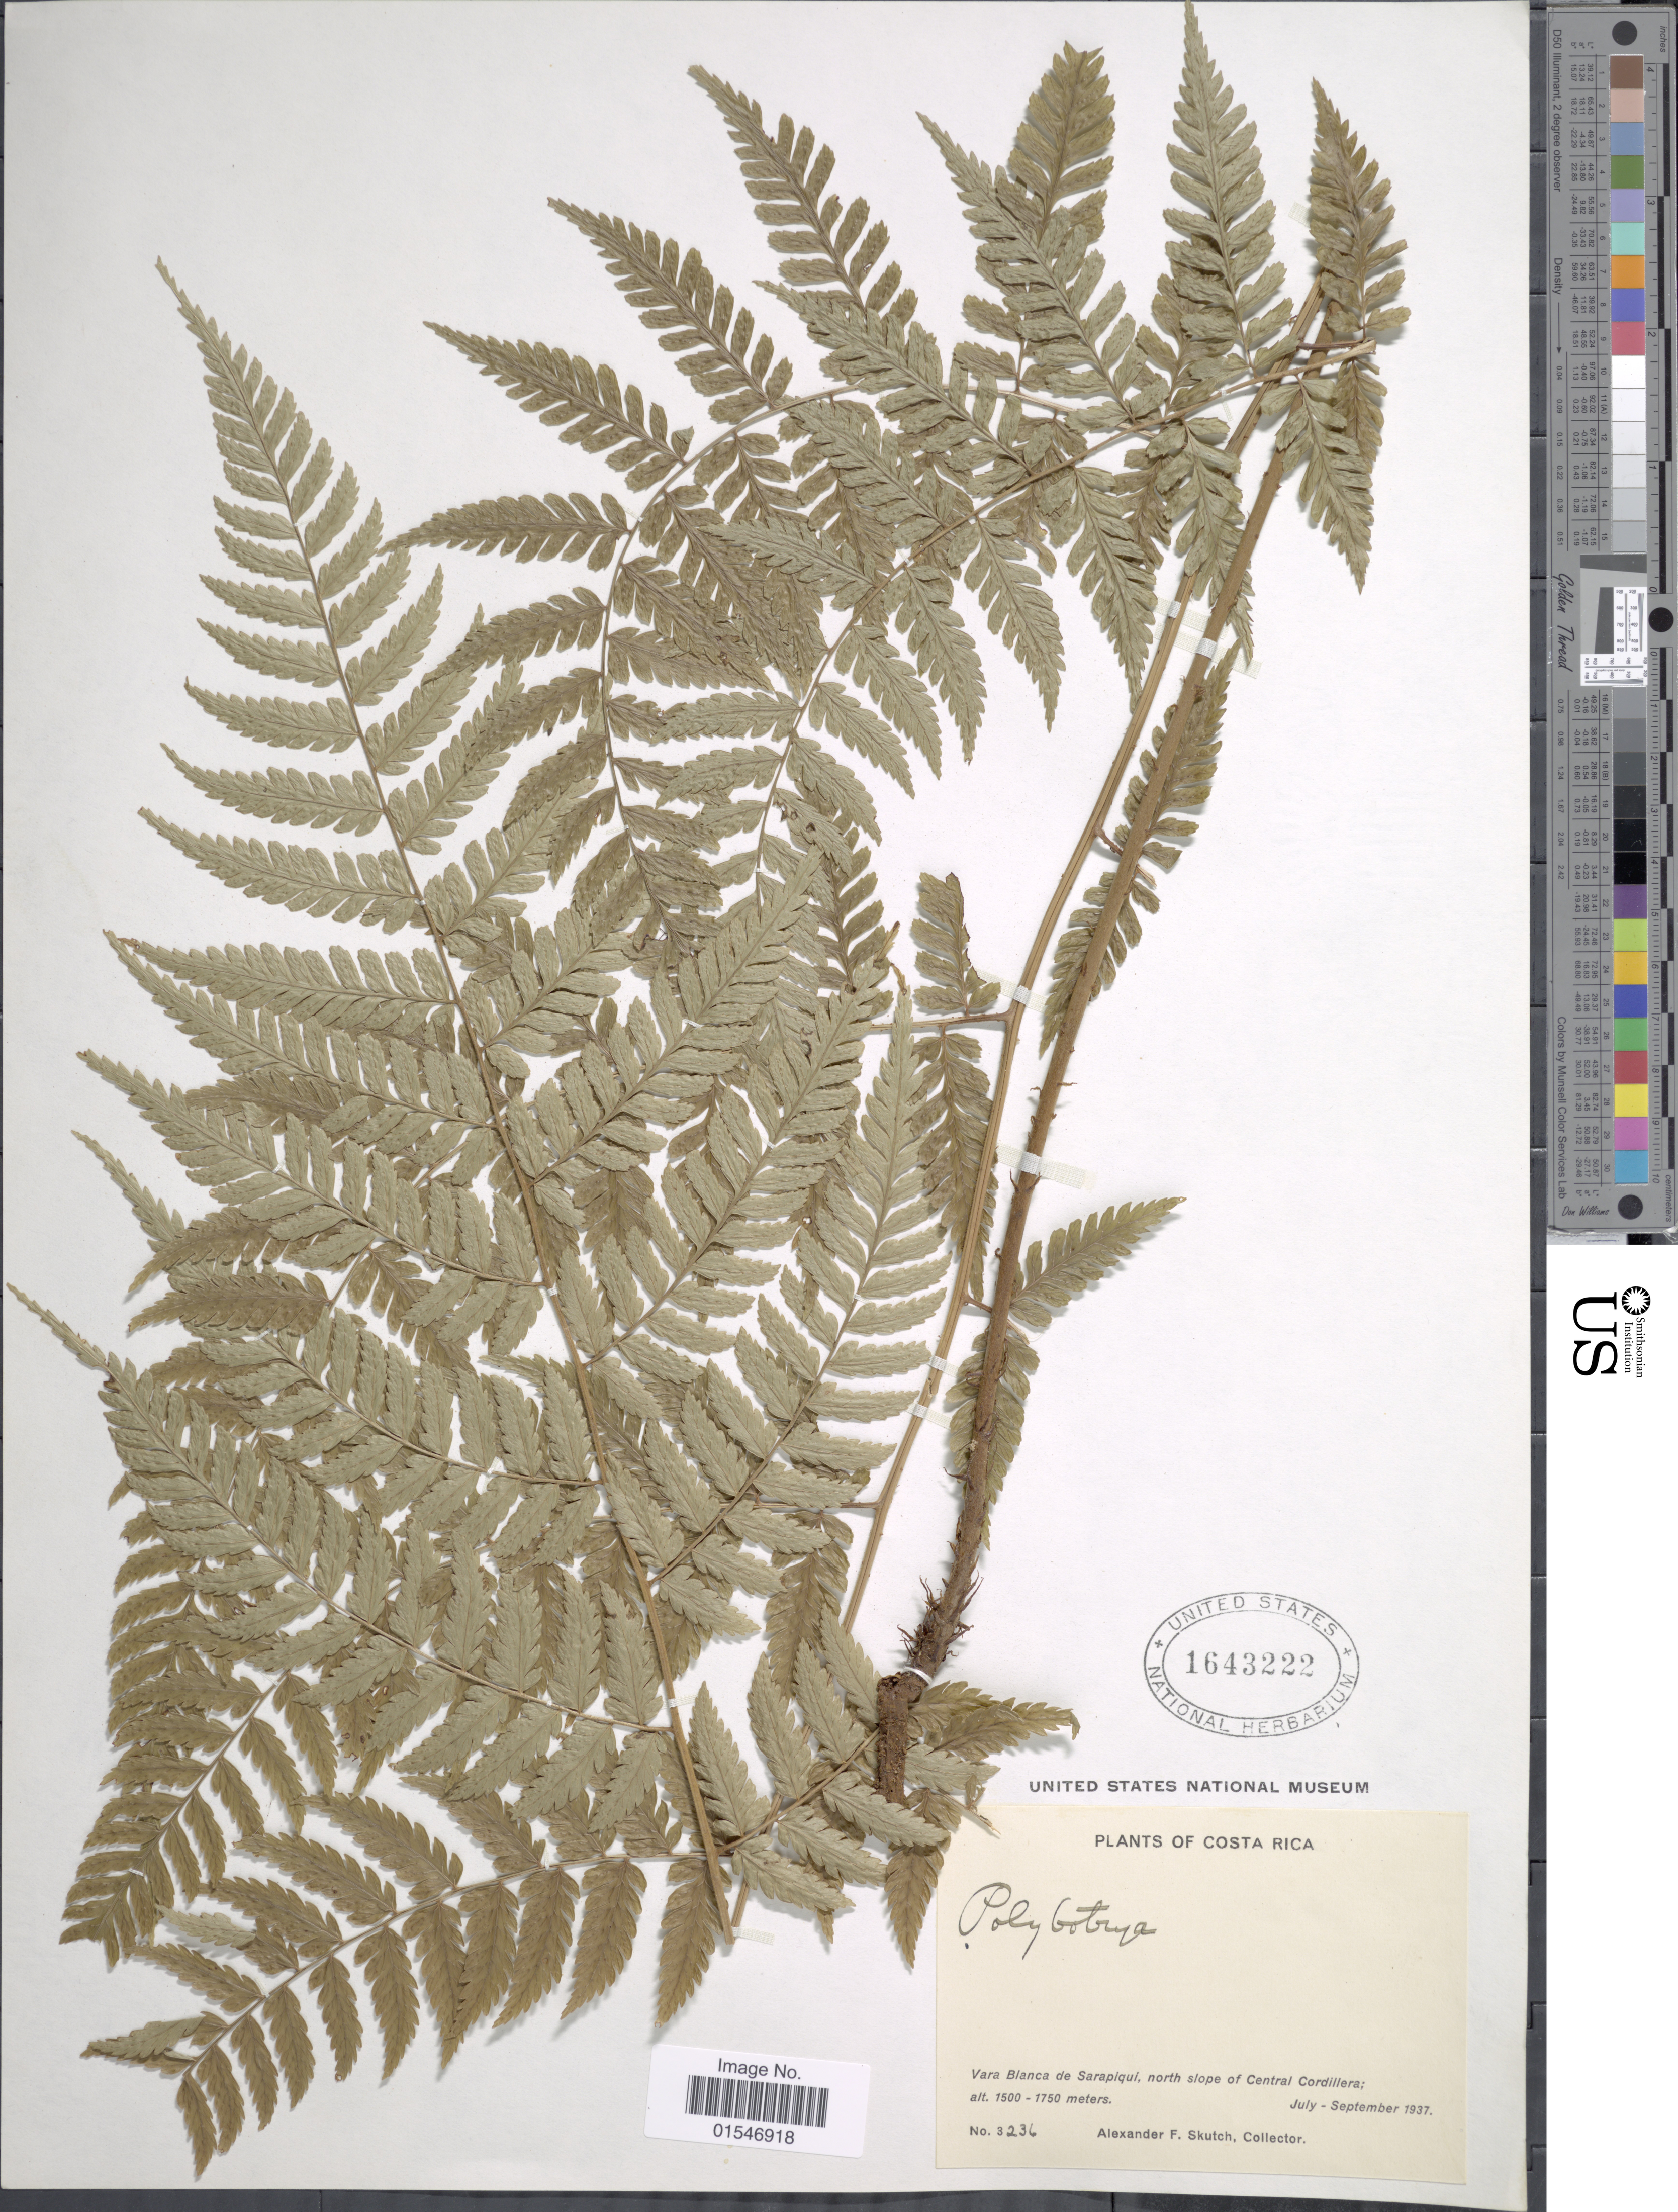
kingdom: Plantae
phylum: Tracheophyta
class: Polypodiopsida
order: Polypodiales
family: Dryopteridaceae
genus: Polybotrya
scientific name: Polybotrya alfredii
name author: Brade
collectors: A. F. Skutch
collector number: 3236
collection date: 1937-07/1937-09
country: Costa Rica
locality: Costa Rica. Vara Blanca de Sarapiqui, north slope of Central Cordillera.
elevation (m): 1500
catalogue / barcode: US 1643222